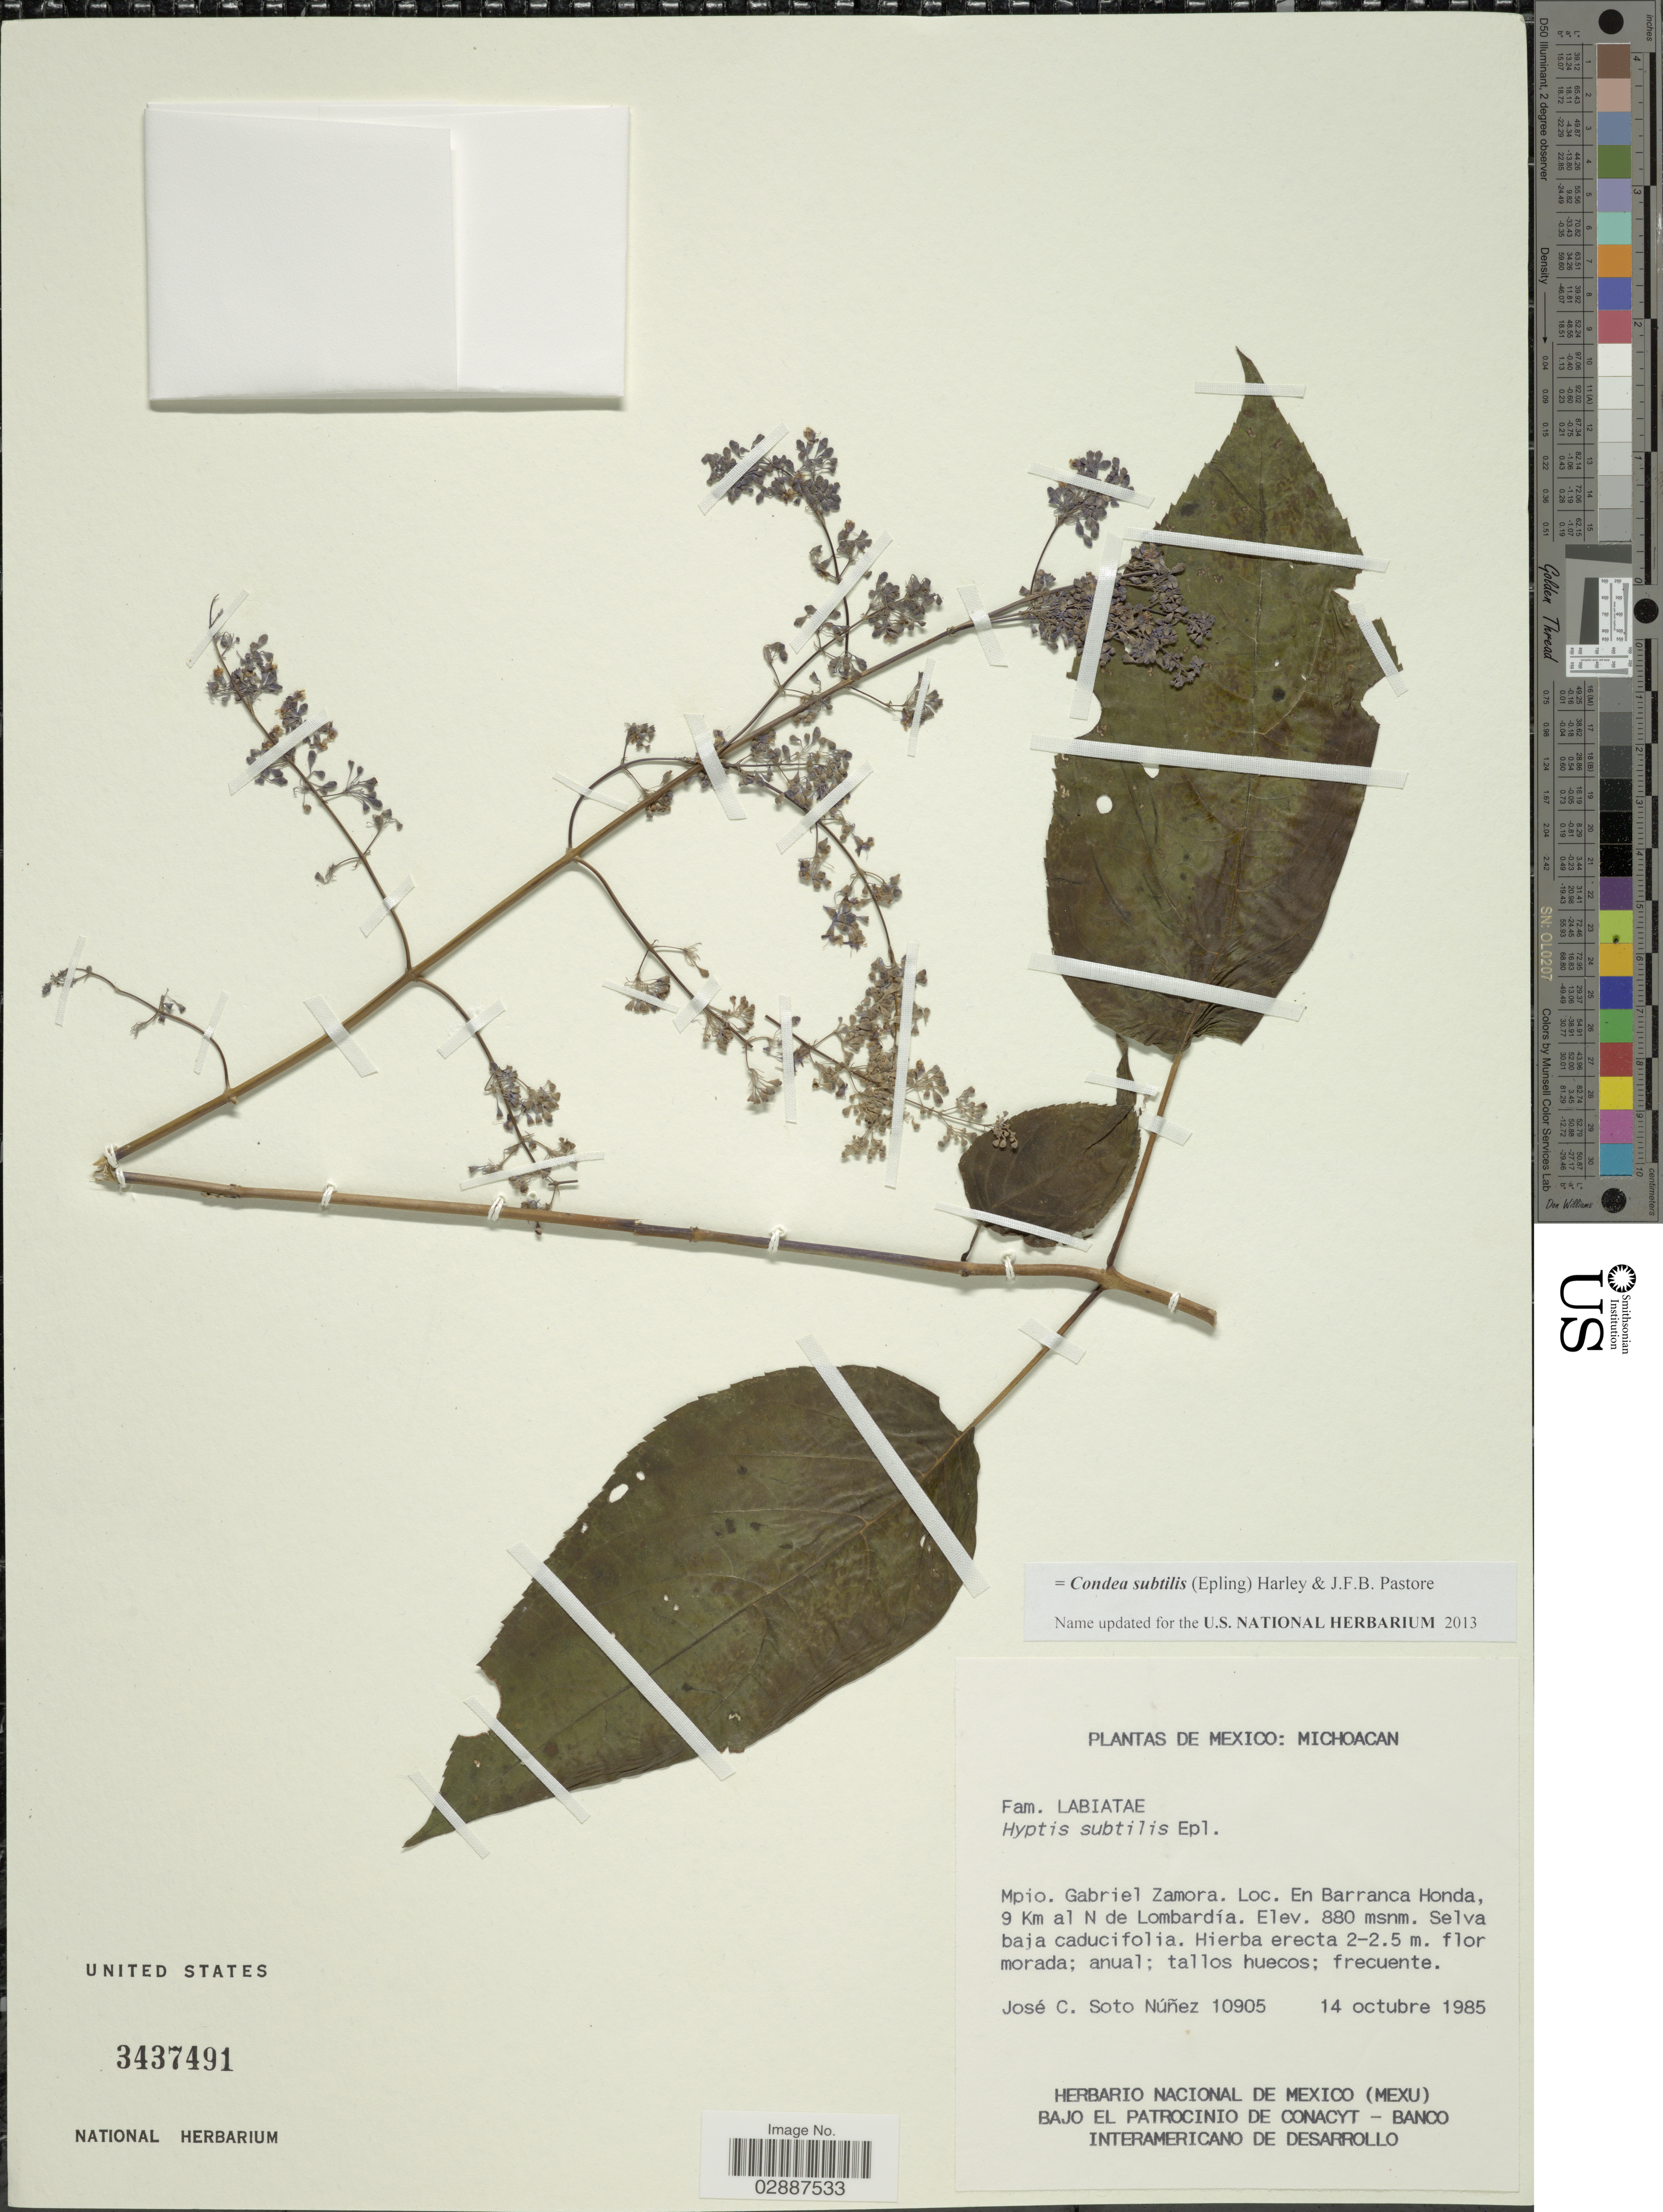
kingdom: Plantae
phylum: Tracheophyta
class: Magnoliopsida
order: Lamiales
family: Lamiaceae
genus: Condea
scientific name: Condea subtilis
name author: (Epling) Harley & J.F.B. Pastore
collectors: J. Soto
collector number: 10905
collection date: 1985-10-14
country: Mexico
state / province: Michoacán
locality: Mpio. Gabriel Zamora. En Barranca Honda, 9 Km al N de Lombardía.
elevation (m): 880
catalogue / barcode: US 3437491